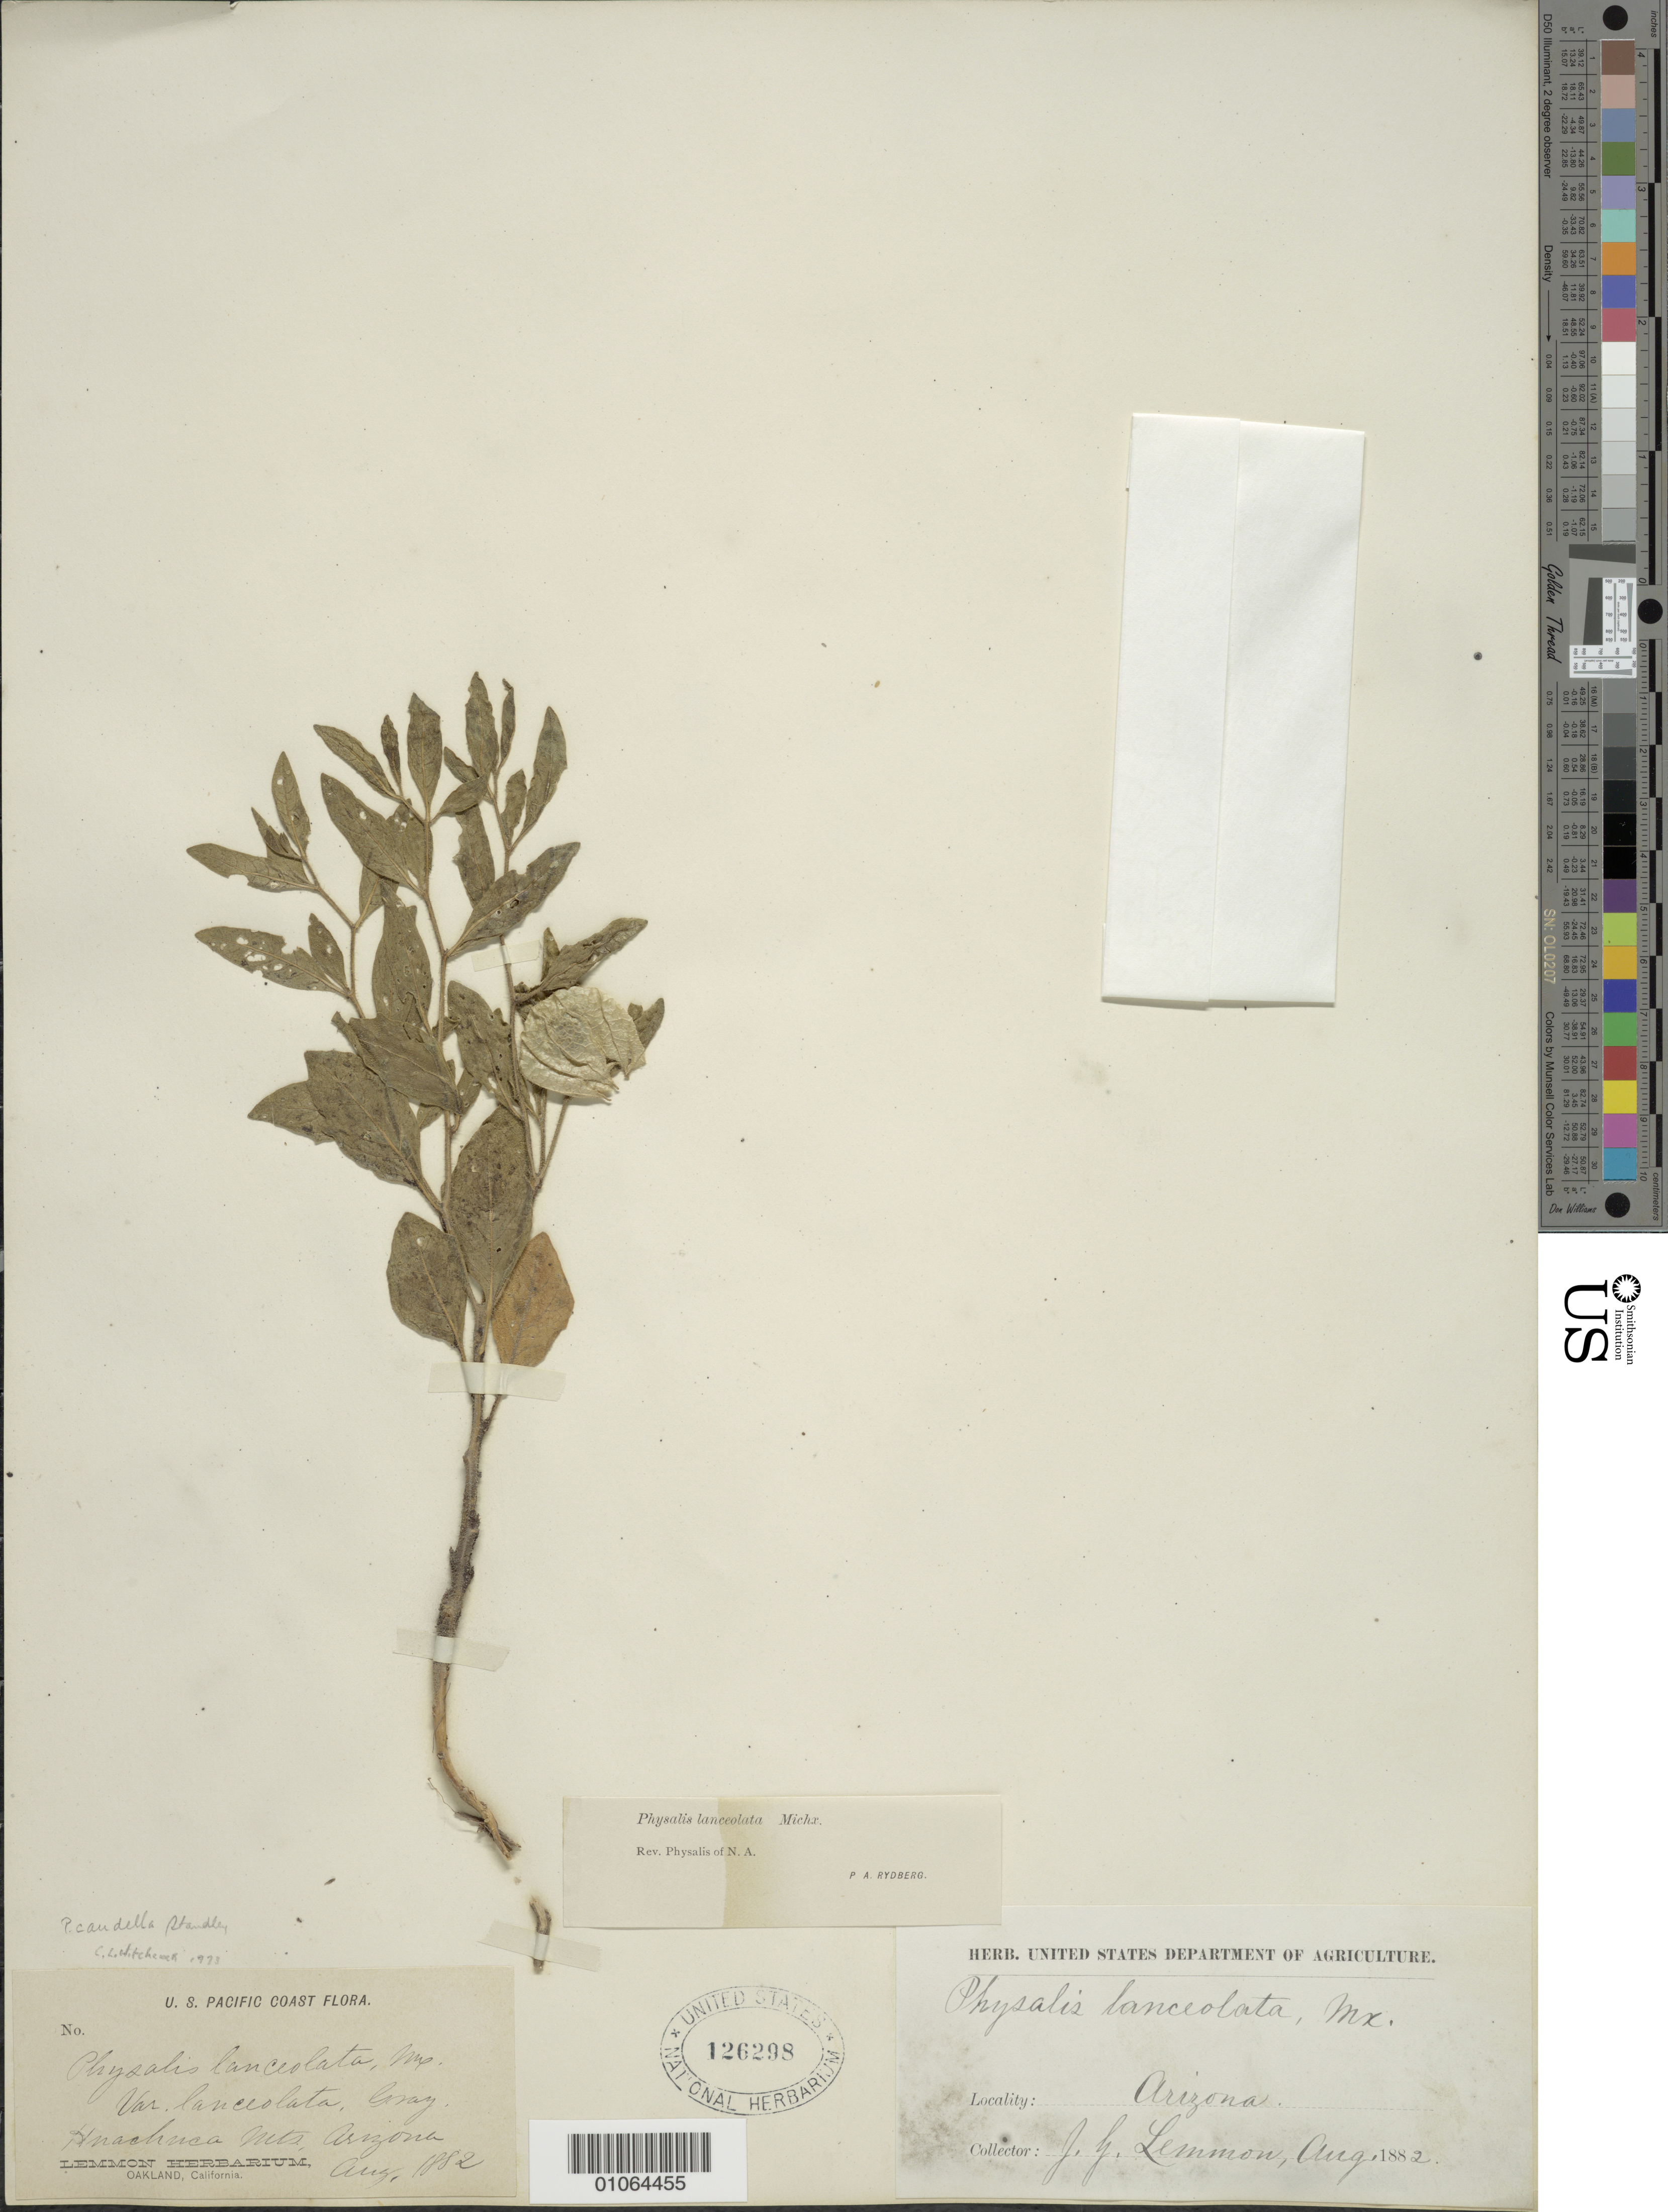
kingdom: Plantae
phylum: Tracheophyta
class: Magnoliopsida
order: Solanales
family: Solanaceae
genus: Physalis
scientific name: Physalis caudella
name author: Standl.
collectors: J. Lemmon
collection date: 1882-08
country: United States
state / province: Arizona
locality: U.S. Pacific Coast. Huachuca Mts.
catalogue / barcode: US 126298